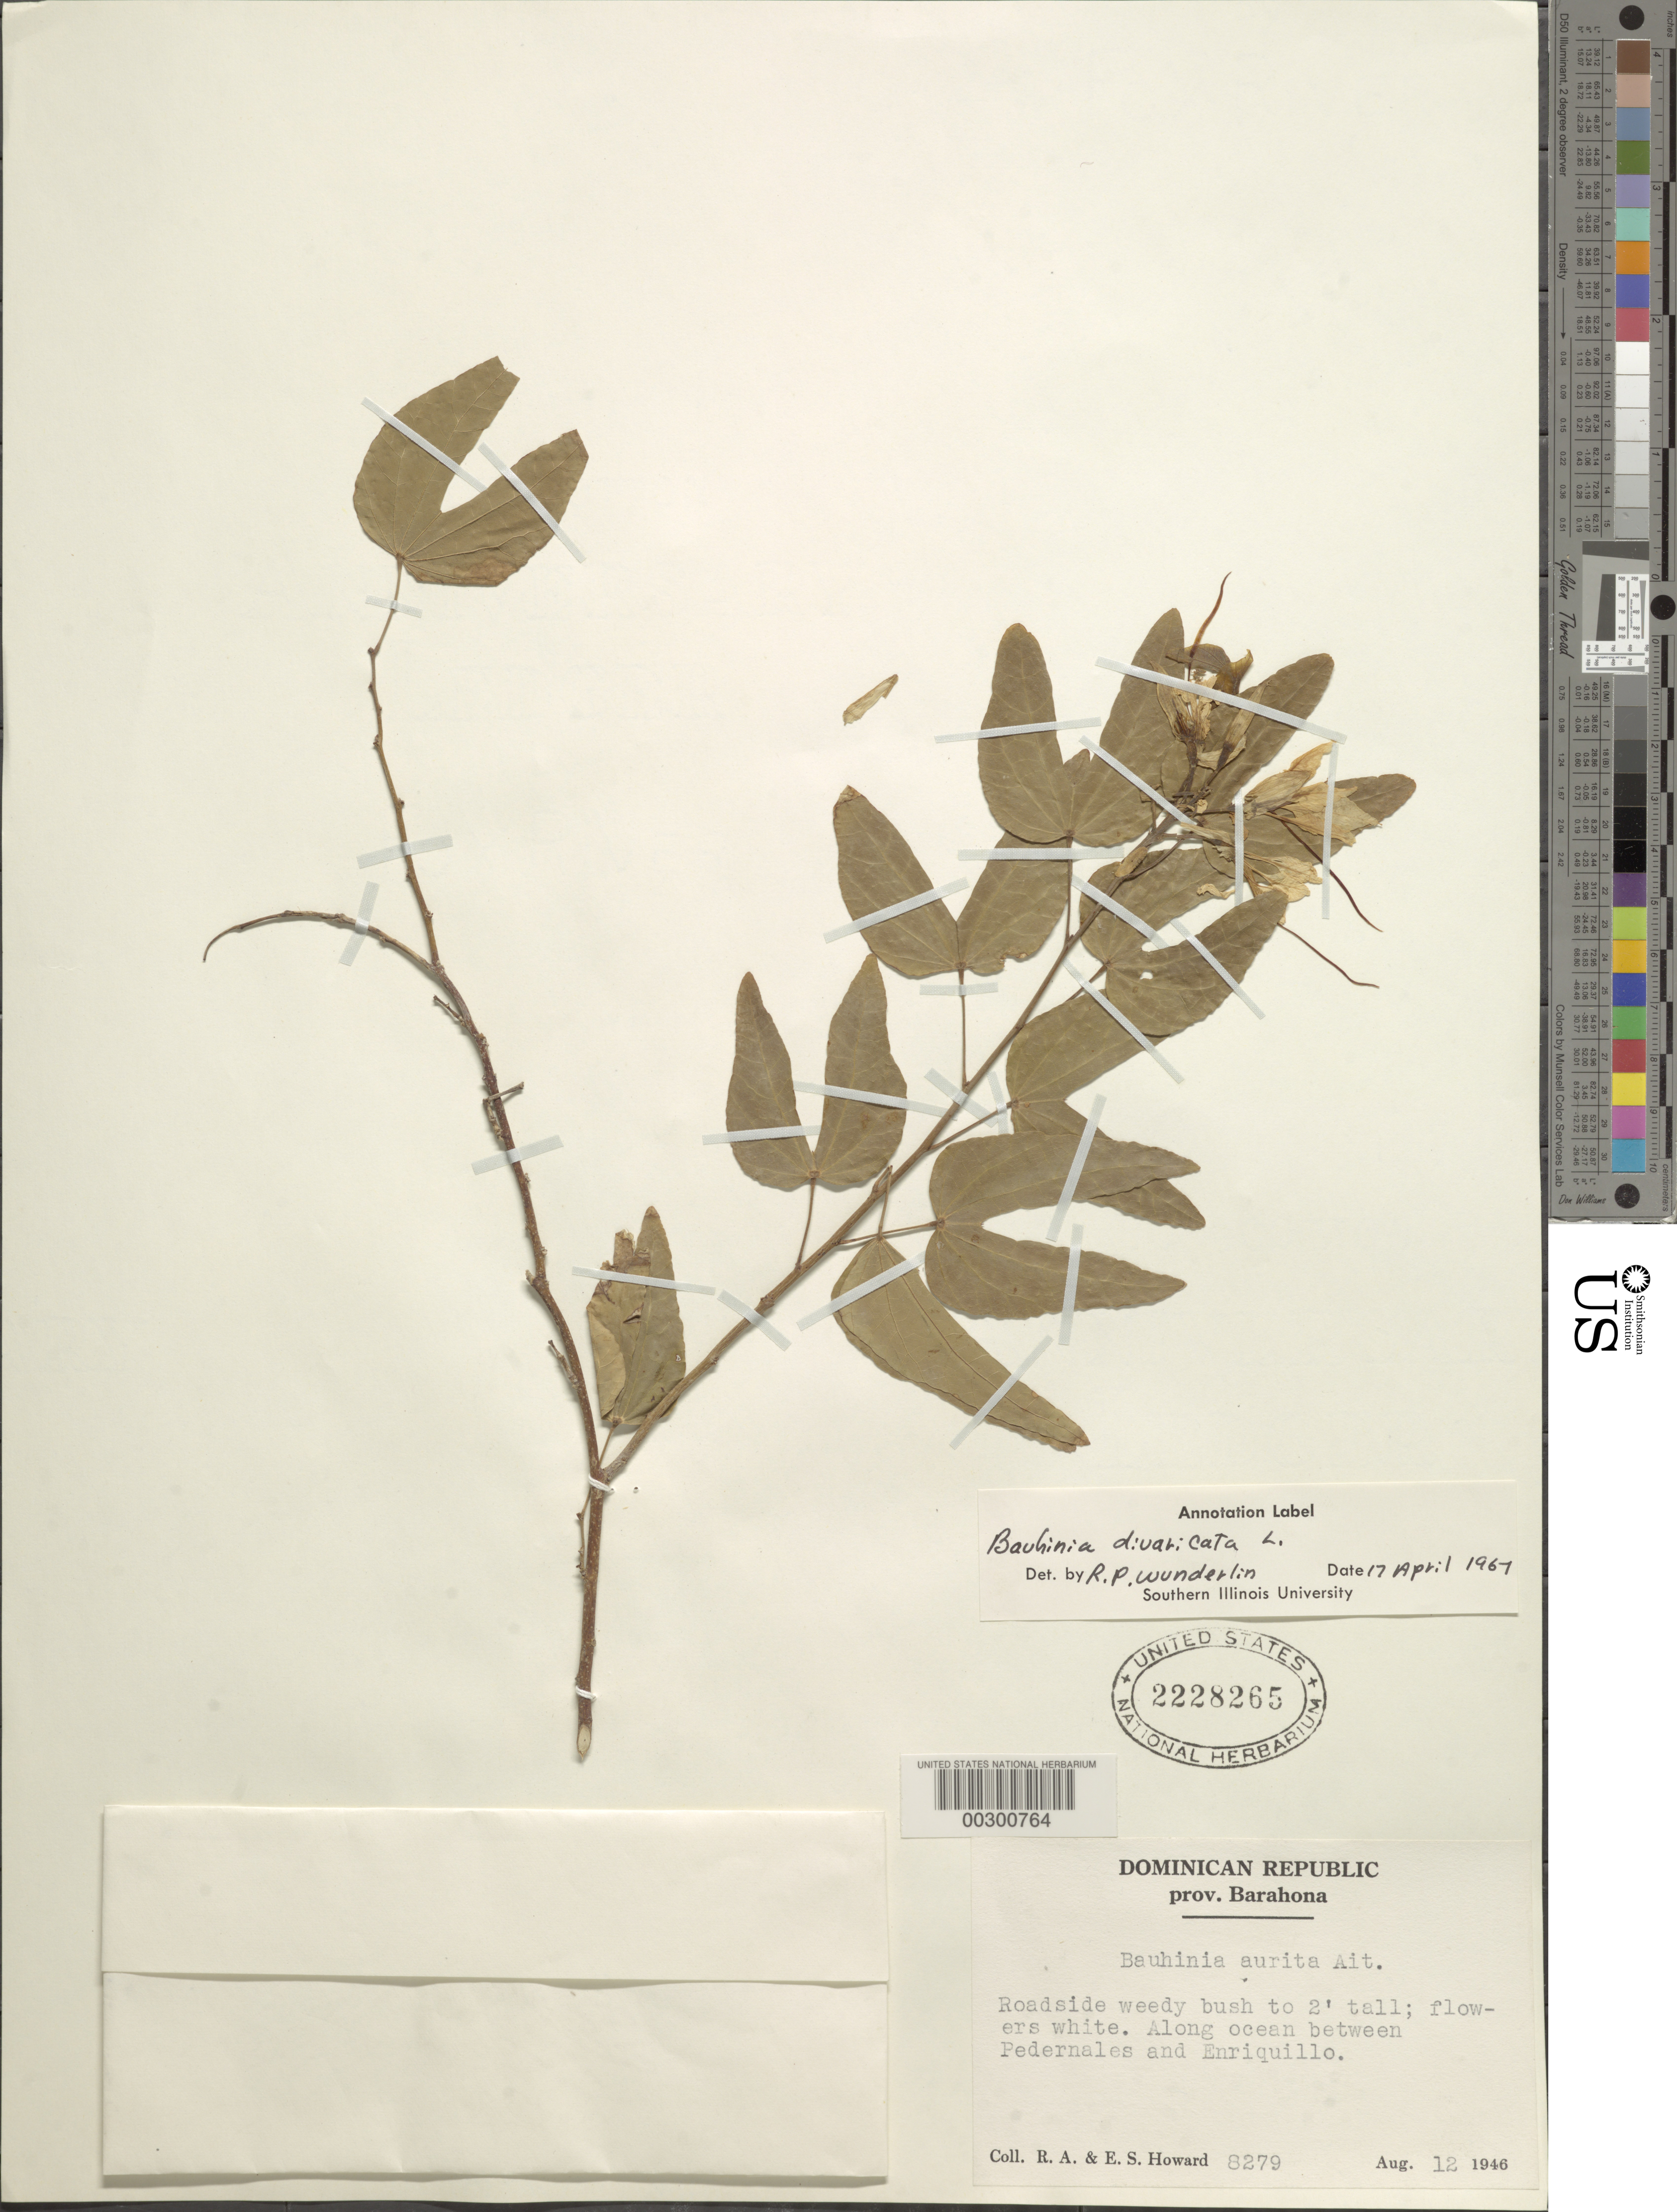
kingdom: Plantae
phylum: Tracheophyta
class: Magnoliopsida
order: Fabales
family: Fabaceae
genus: Bauhinia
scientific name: Bauhinia divaricata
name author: L.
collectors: R. A. Howard & E. S. Howard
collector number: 8279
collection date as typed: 12 Aug 1946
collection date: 1946-08-12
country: Dominican Republic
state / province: Barahona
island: Hispaniola Island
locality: Between pedernales and enriquillo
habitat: Along ocean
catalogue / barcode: US 2228265